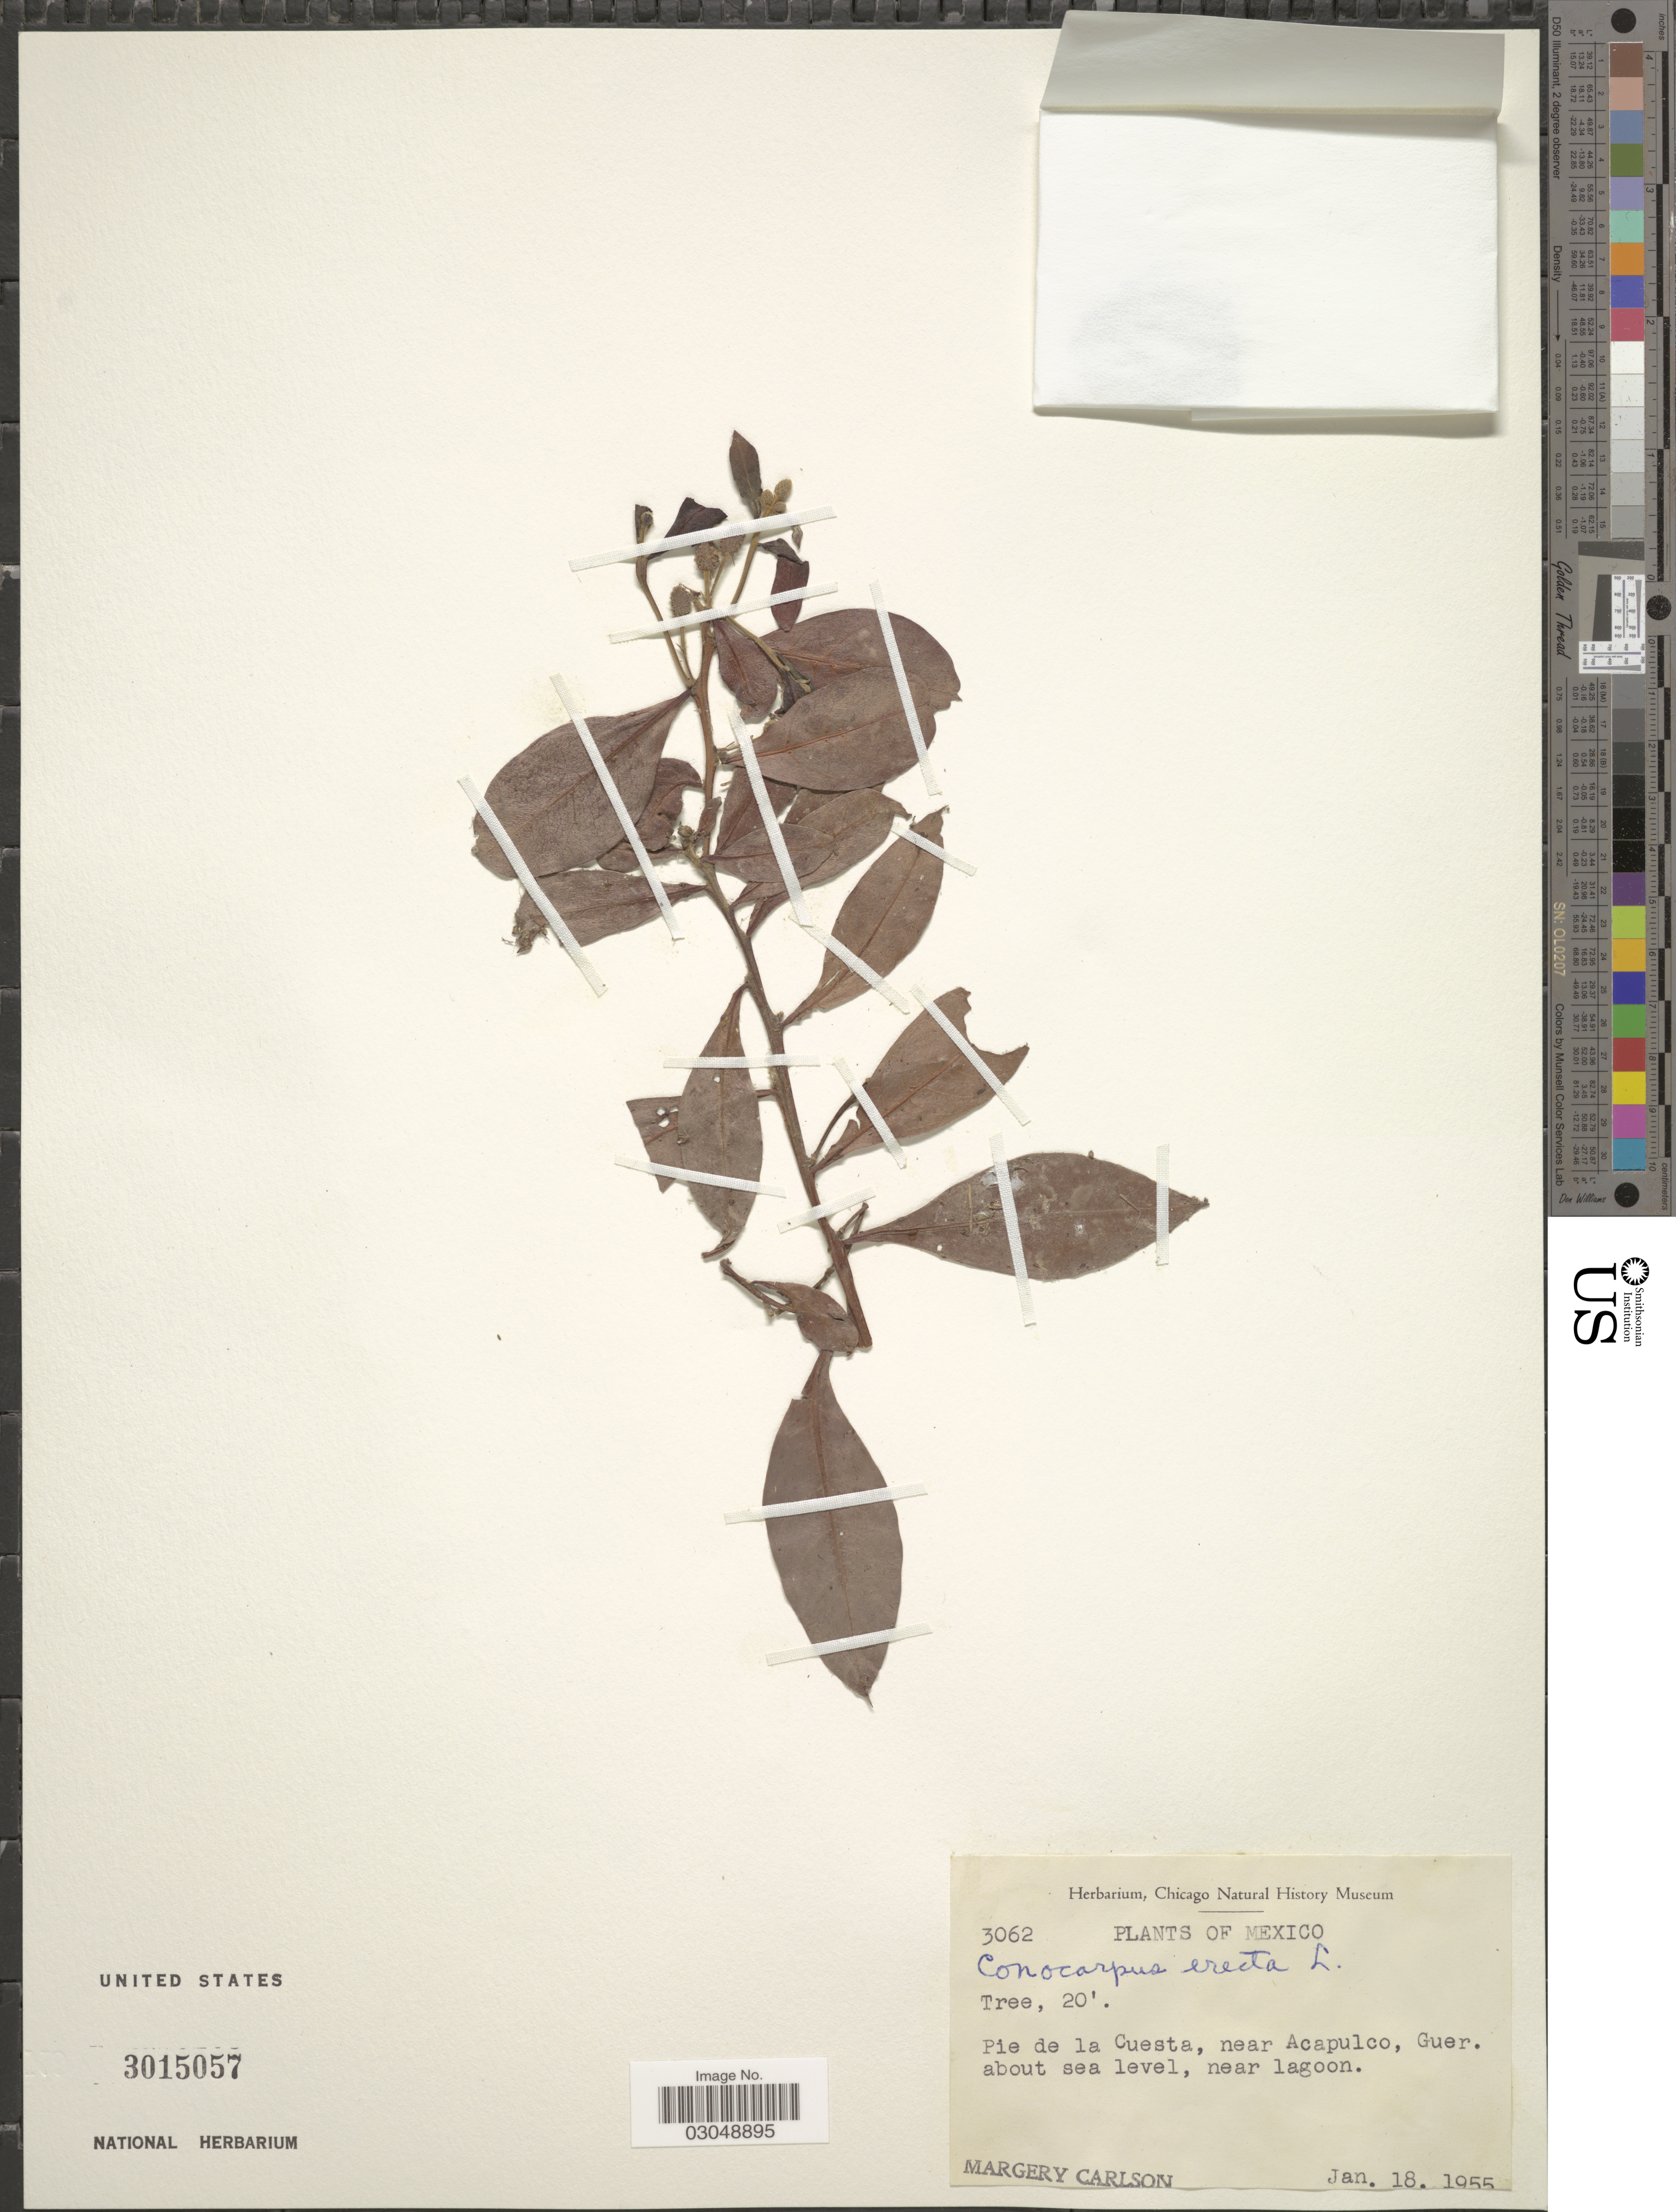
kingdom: Plantae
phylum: Tracheophyta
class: Magnoliopsida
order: Myrtales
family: Combretaceae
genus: Conocarpus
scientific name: Conocarpus erectus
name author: L.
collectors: M. C. Carlson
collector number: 3062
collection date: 1955-01-18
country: Mexico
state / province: Guerrero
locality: Pie de la Cuesta, near Acapulco.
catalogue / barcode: US 3015057